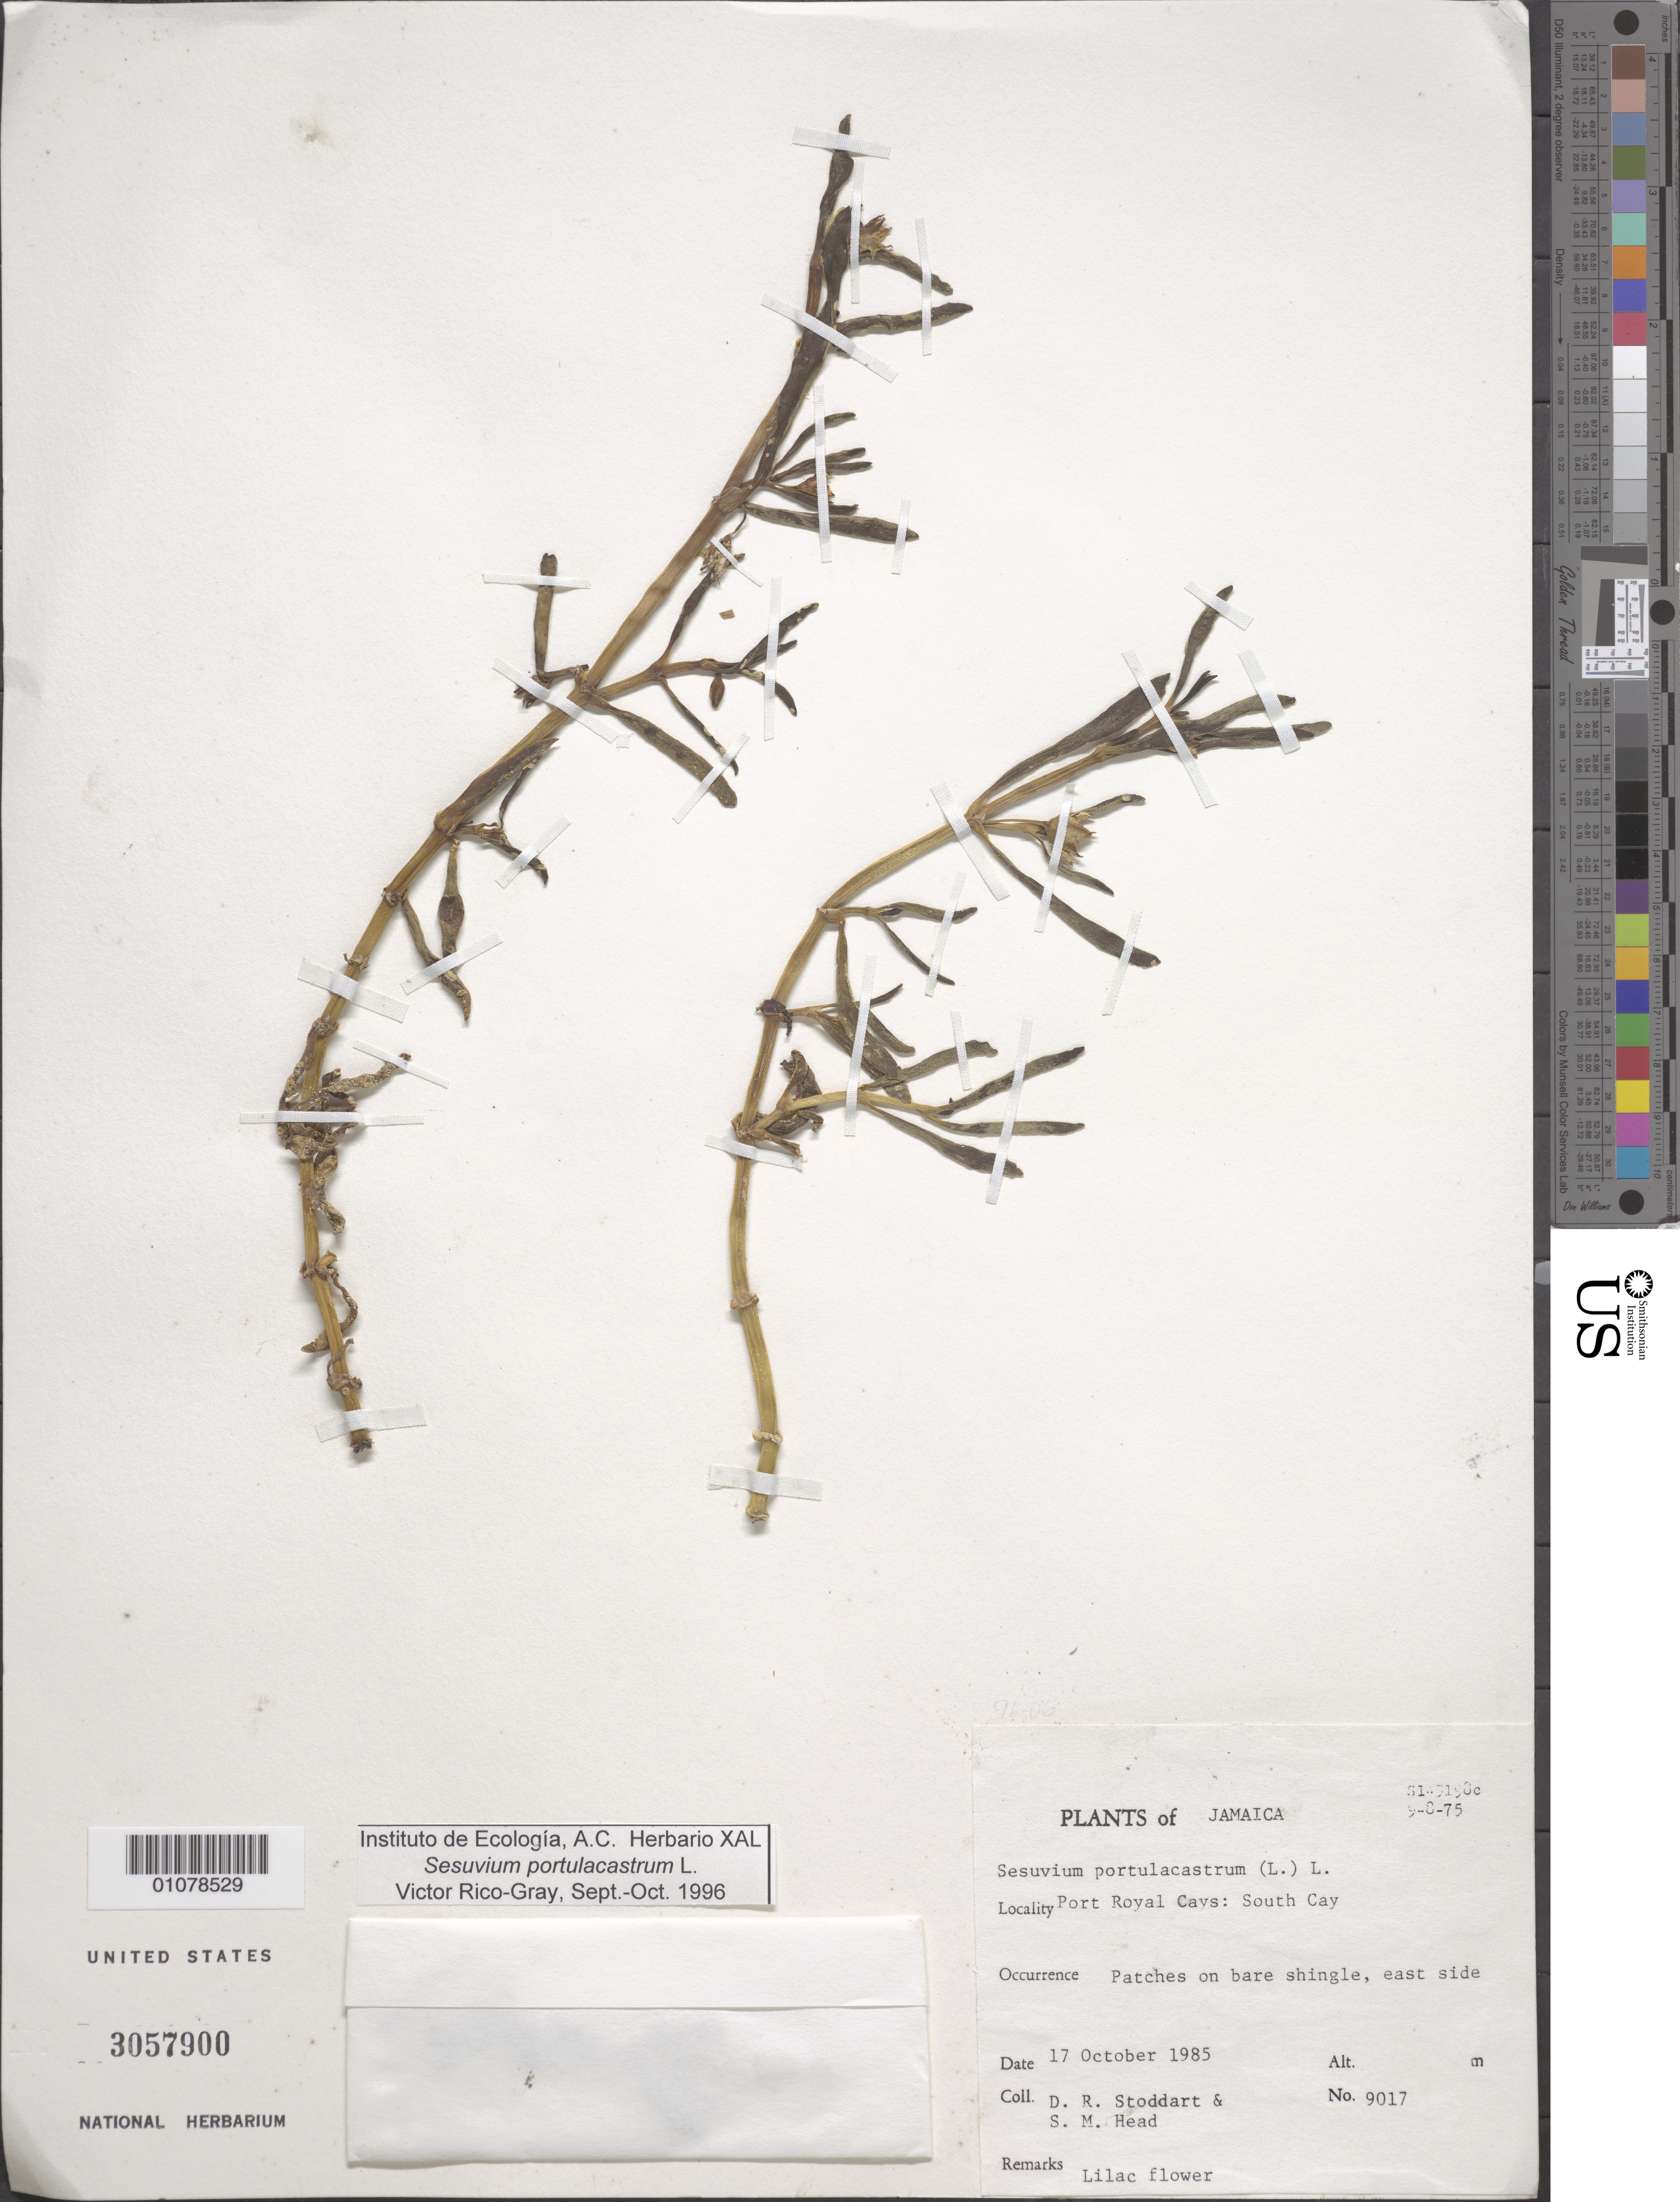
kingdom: Plantae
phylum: Tracheophyta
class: Magnoliopsida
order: Caryophyllales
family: Aizoaceae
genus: Sesuvium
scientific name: Sesuvium portulacastrum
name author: (L.) L.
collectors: D. R. Stoddart & S. Head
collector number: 9017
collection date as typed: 17 Oct 1985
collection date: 1985-10-17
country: Jamaica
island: Jamaica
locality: Port Royal Cays: South Cay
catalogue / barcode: US 3057900